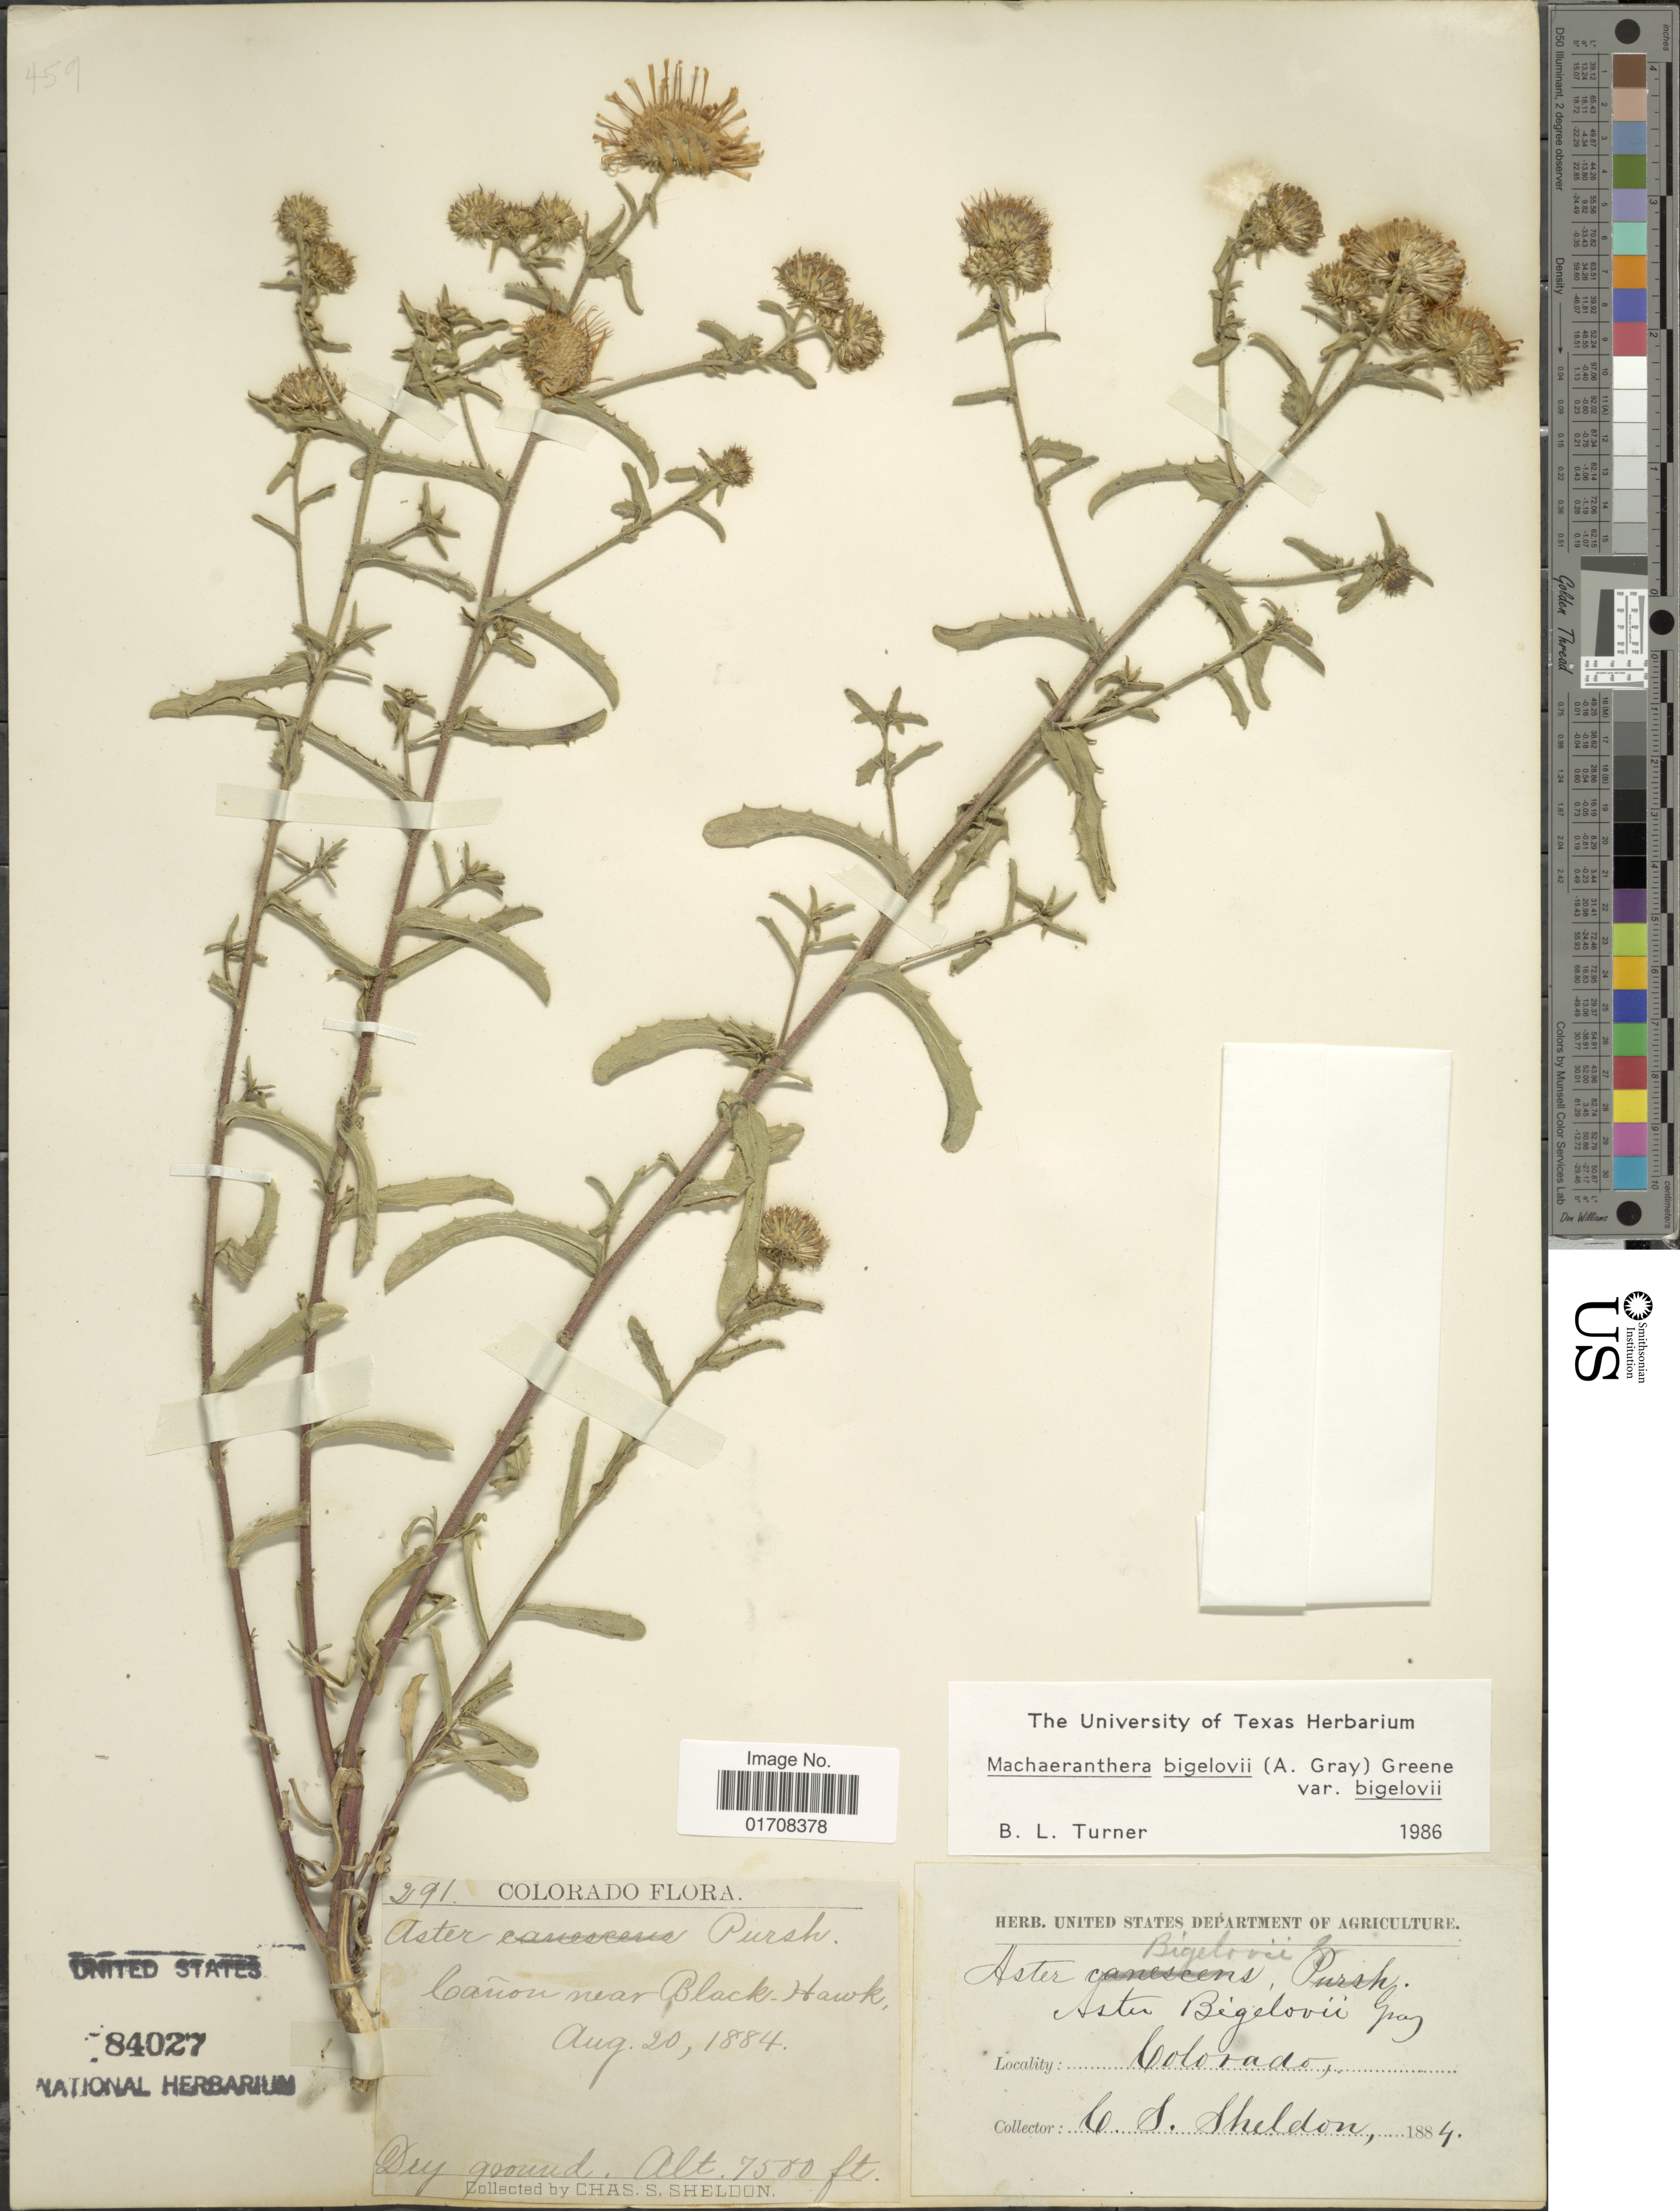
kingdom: Plantae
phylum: Tracheophyta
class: Magnoliopsida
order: Asterales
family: Asteraceae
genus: Machaeranthera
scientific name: Machaeranthera bigelovii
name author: (A. Gray) Greene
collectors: C. S. Sheldon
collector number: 291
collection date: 1884-08-20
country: United States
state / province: Colorado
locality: Canon near Black-Hawk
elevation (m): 2286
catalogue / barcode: US 84027